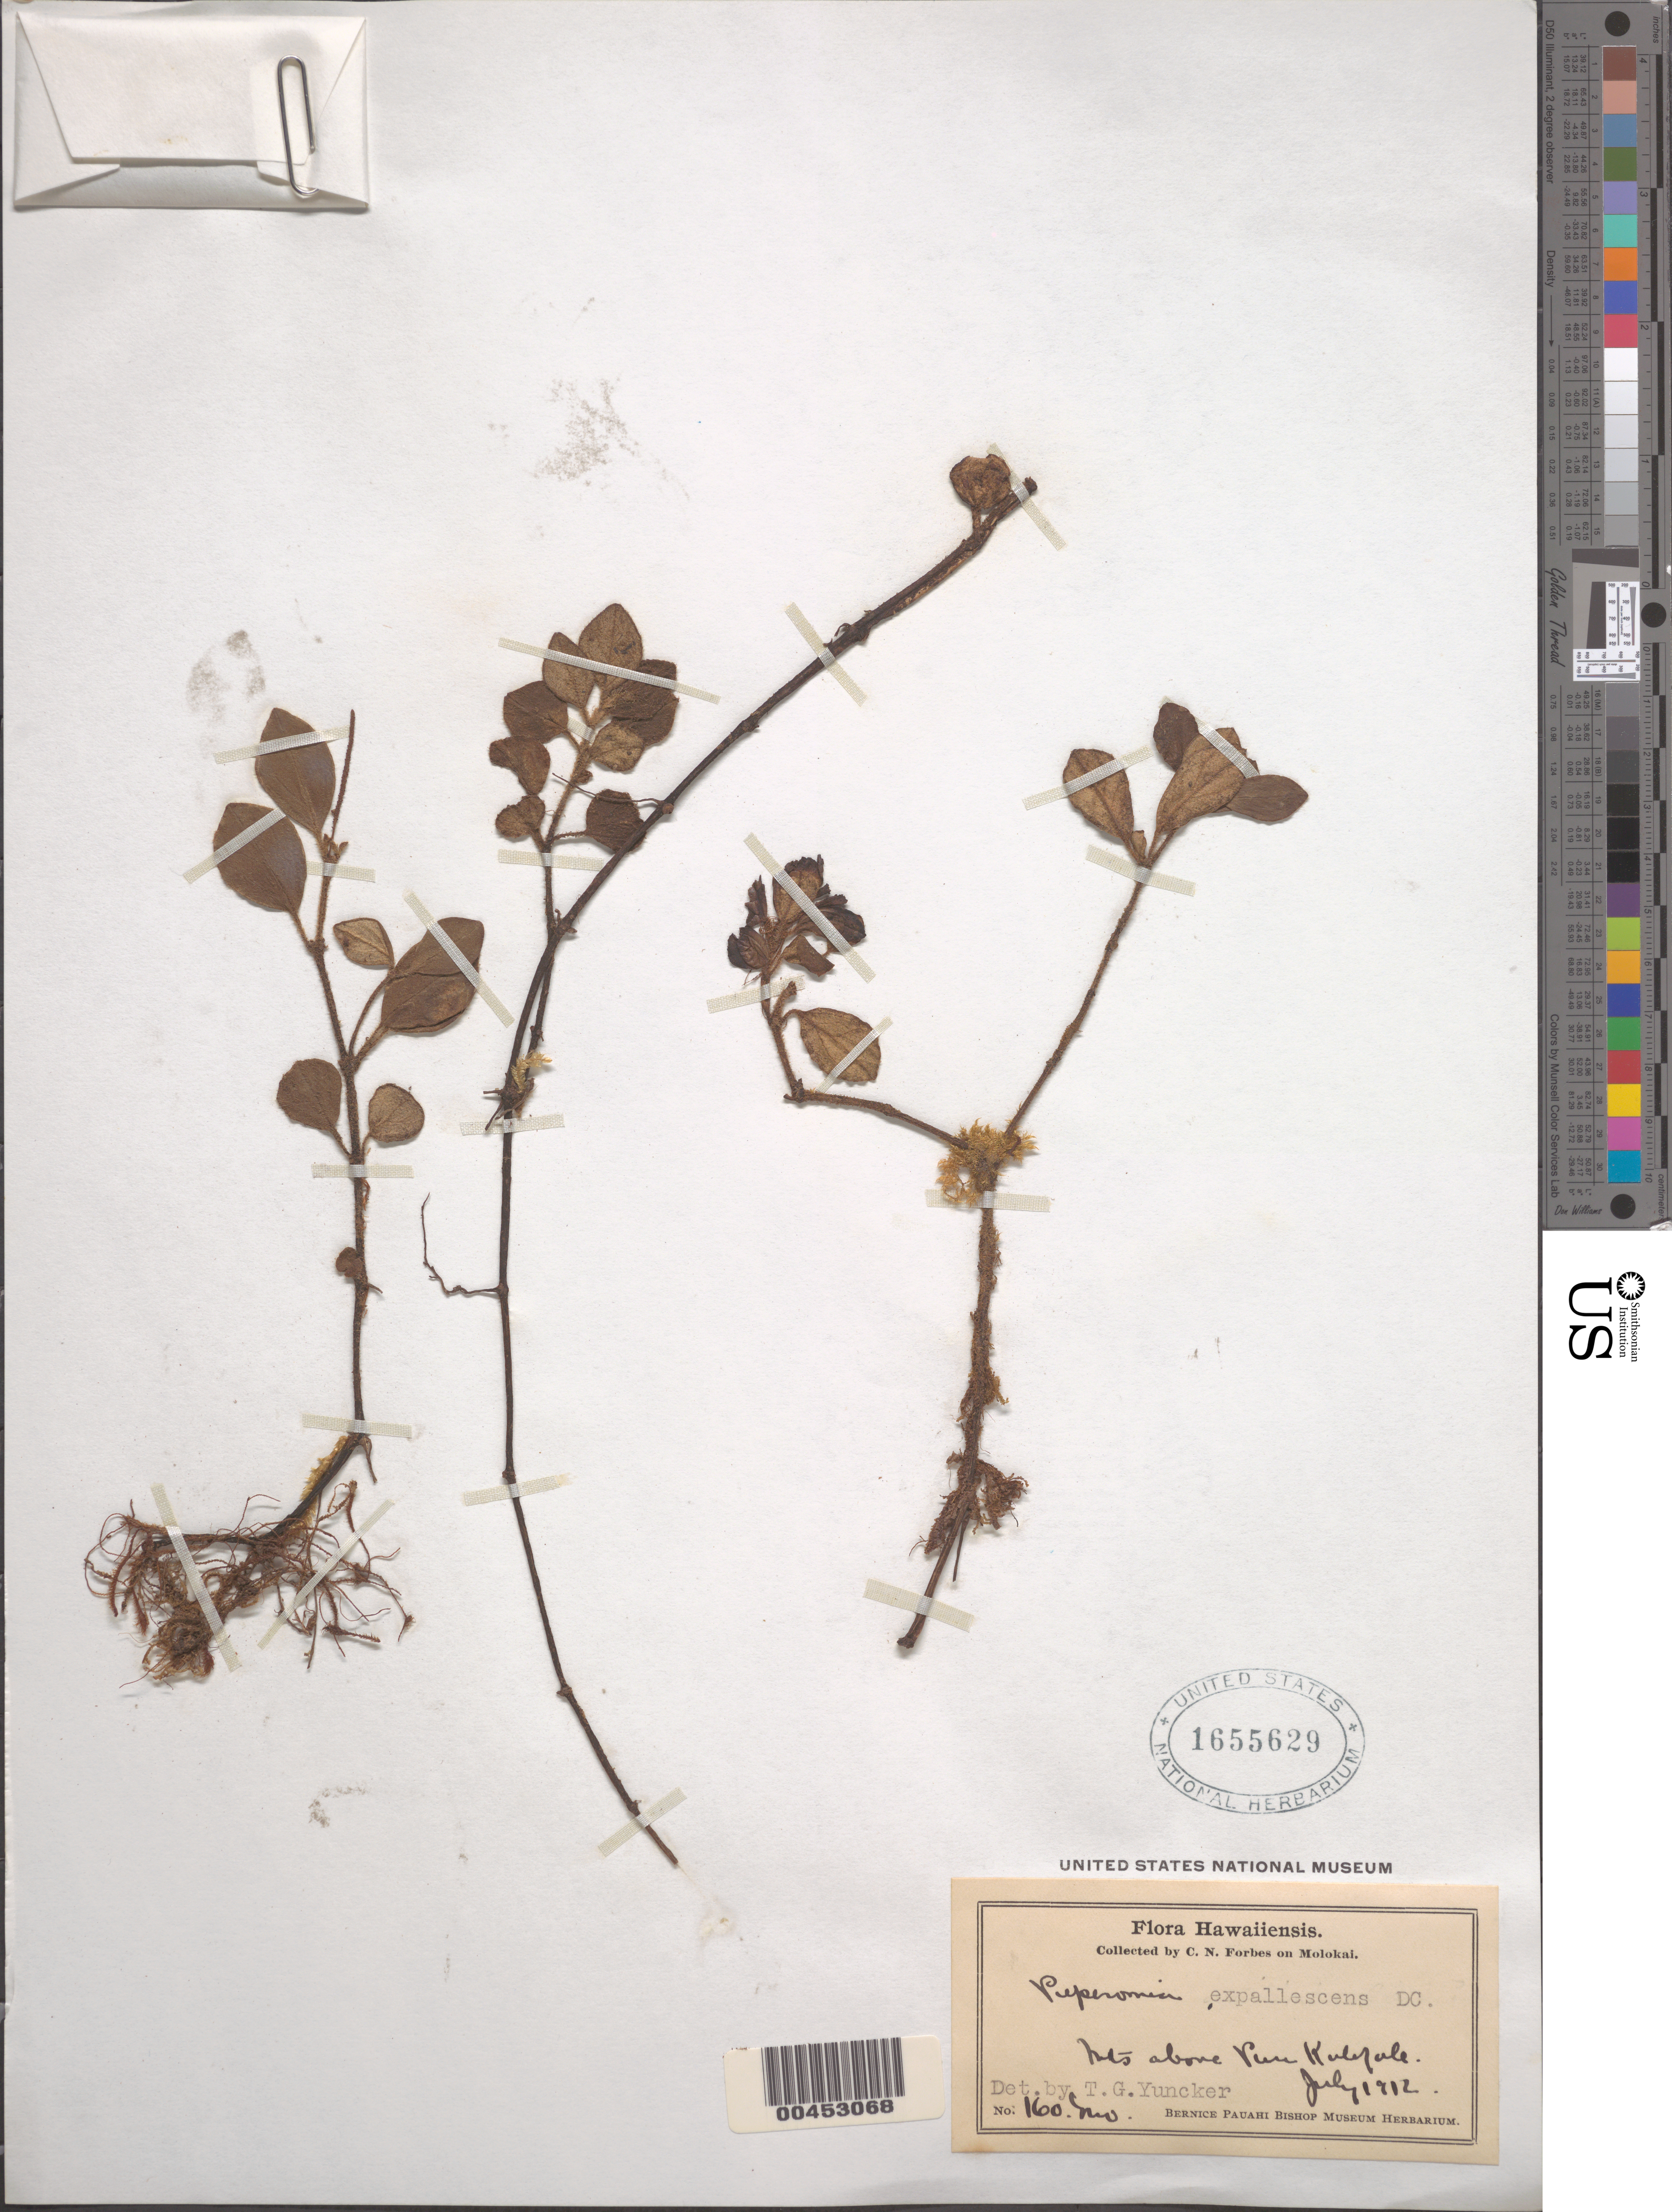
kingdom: Plantae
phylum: Tracheophyta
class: Magnoliopsida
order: Piperales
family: Piperaceae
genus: Peperomia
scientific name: Peperomia expallescens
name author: C. DC.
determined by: Yuncker, T. G.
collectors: C. N. Forbes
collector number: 160.Mo.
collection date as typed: Jul 1912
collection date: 1912-07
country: United States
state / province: Hawaii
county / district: Maui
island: Moloka'i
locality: Mts above Puu Kolekole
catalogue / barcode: US 1655629